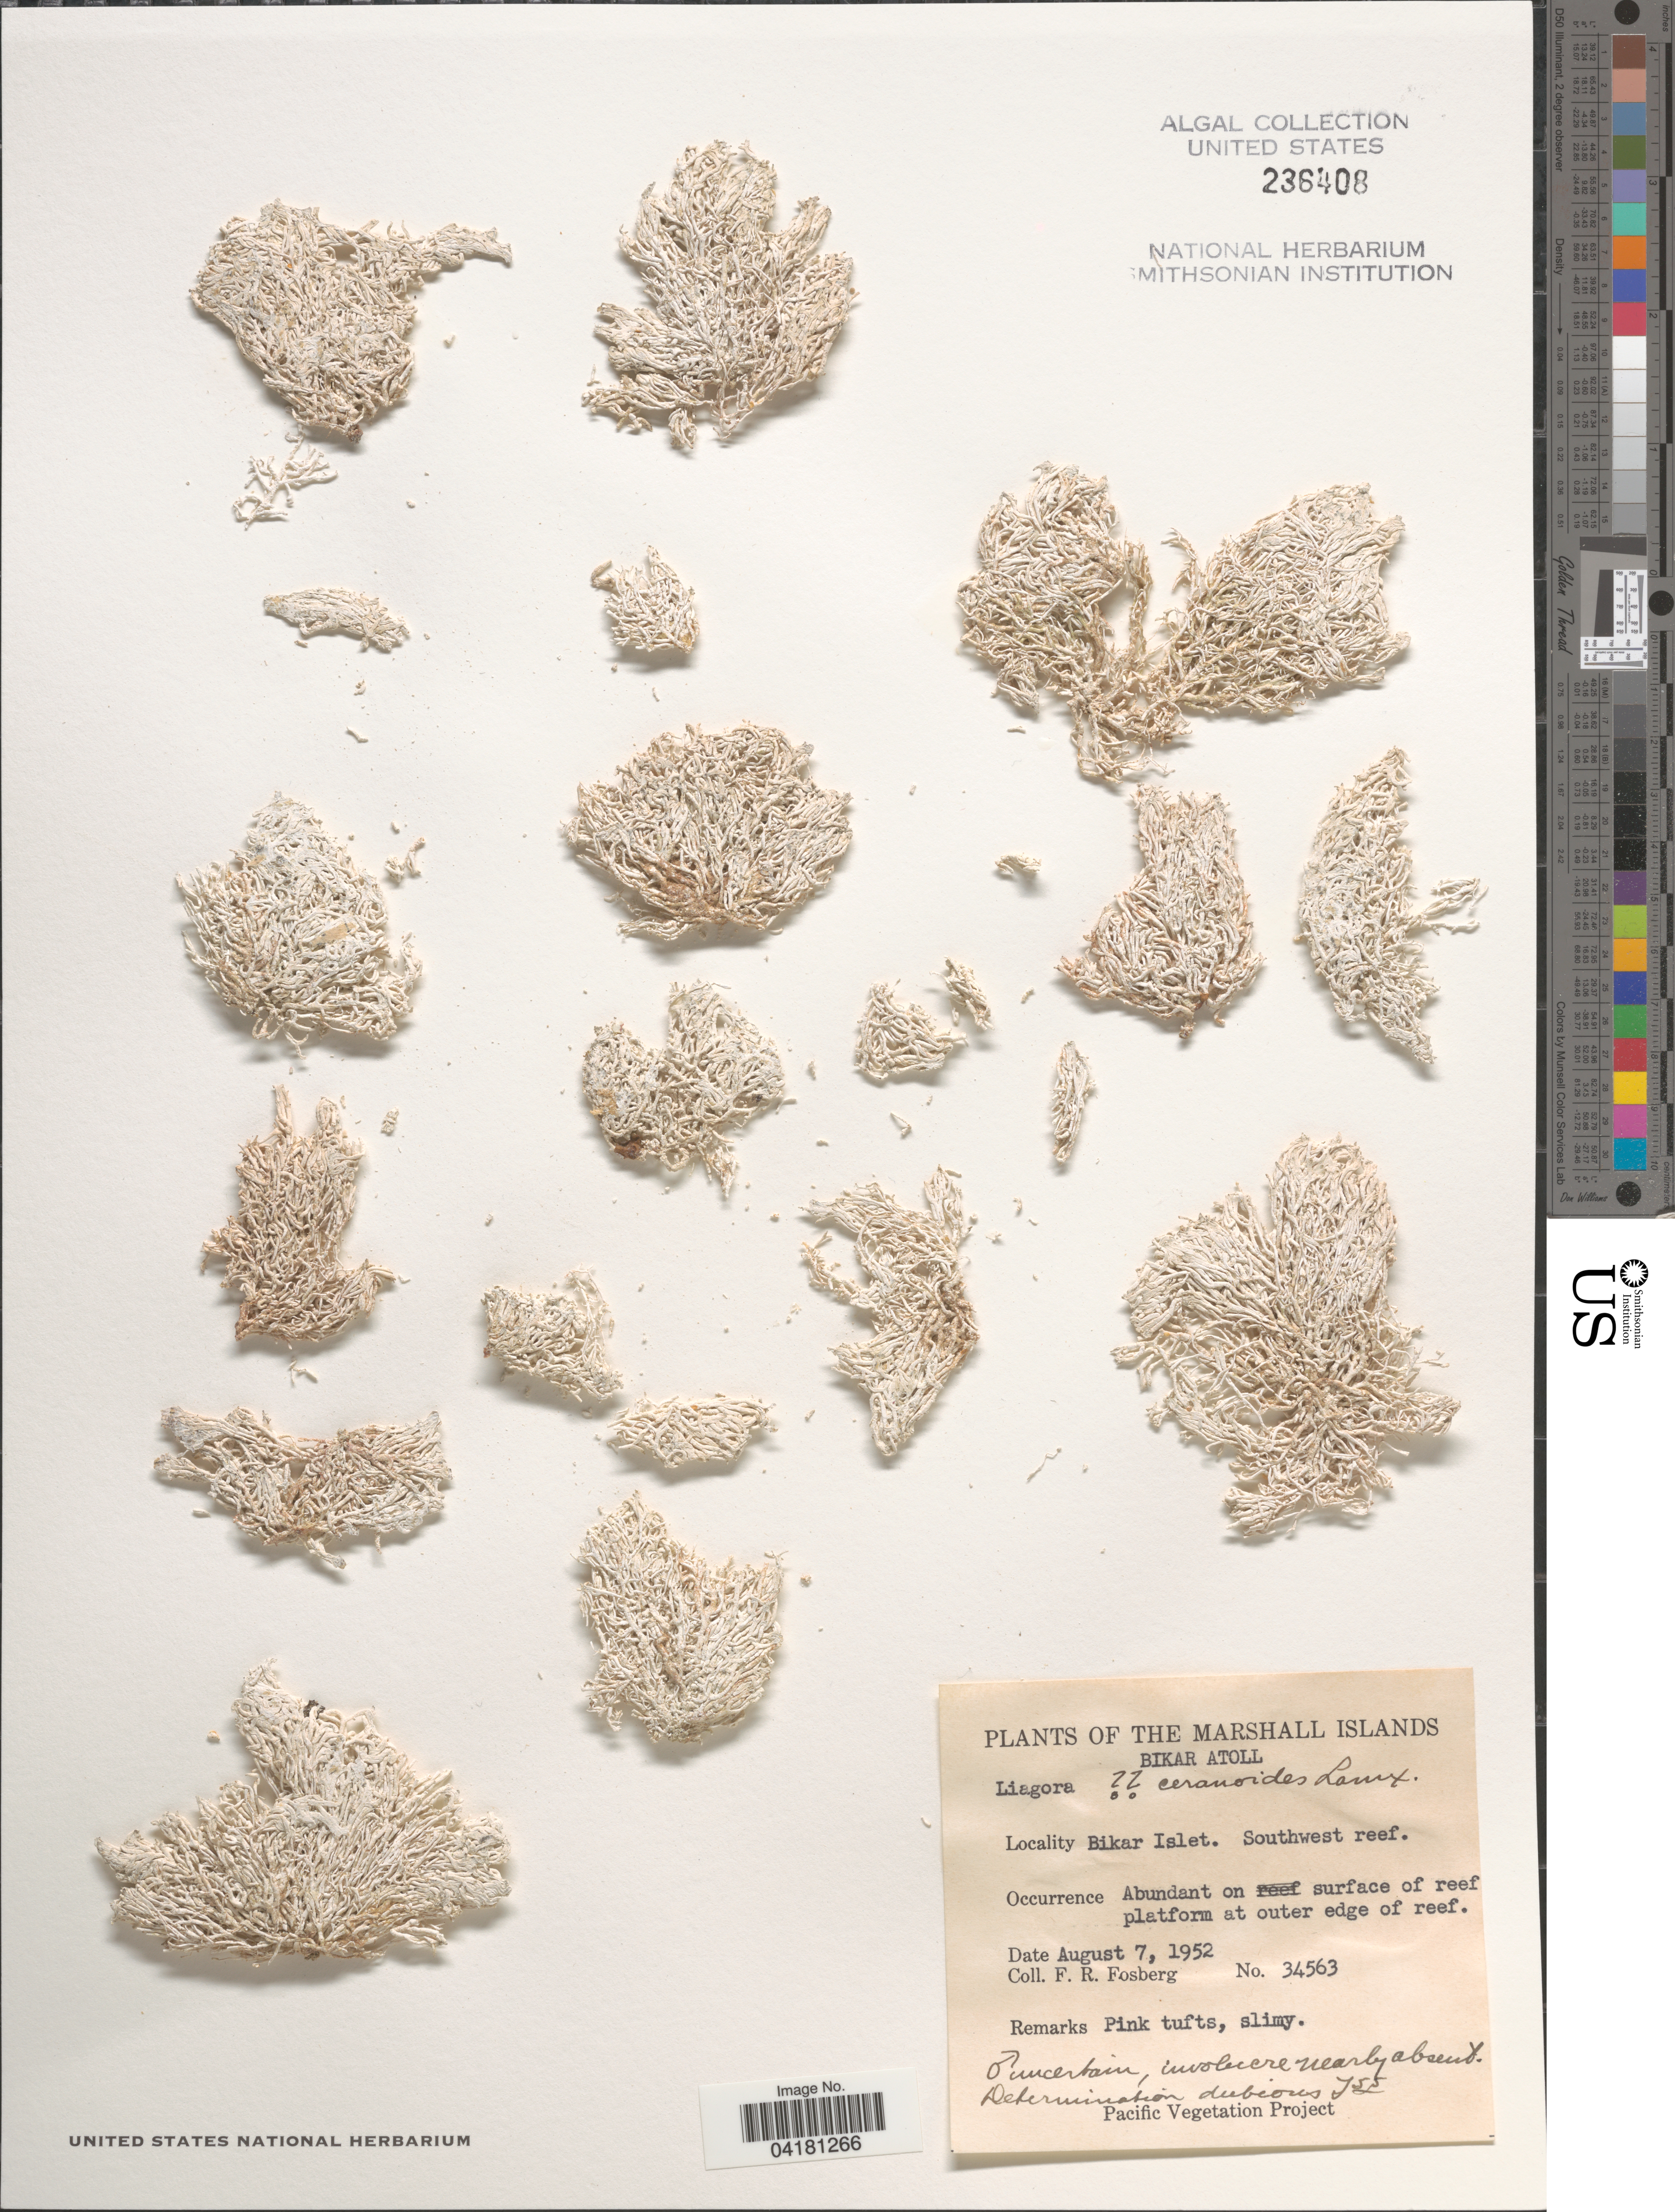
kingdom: Plantae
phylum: Rhodophyta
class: Florideophyceae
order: Nemaliales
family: Liagoraceae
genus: Liagora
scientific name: Liagora ceranoides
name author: J.V.Lamouroux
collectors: F. R. Fosberg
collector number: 34563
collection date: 1952-08-07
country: Marshall Islands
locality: Bikar Atoll. Bikar Islet. Southwest reef.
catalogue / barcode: US 236408